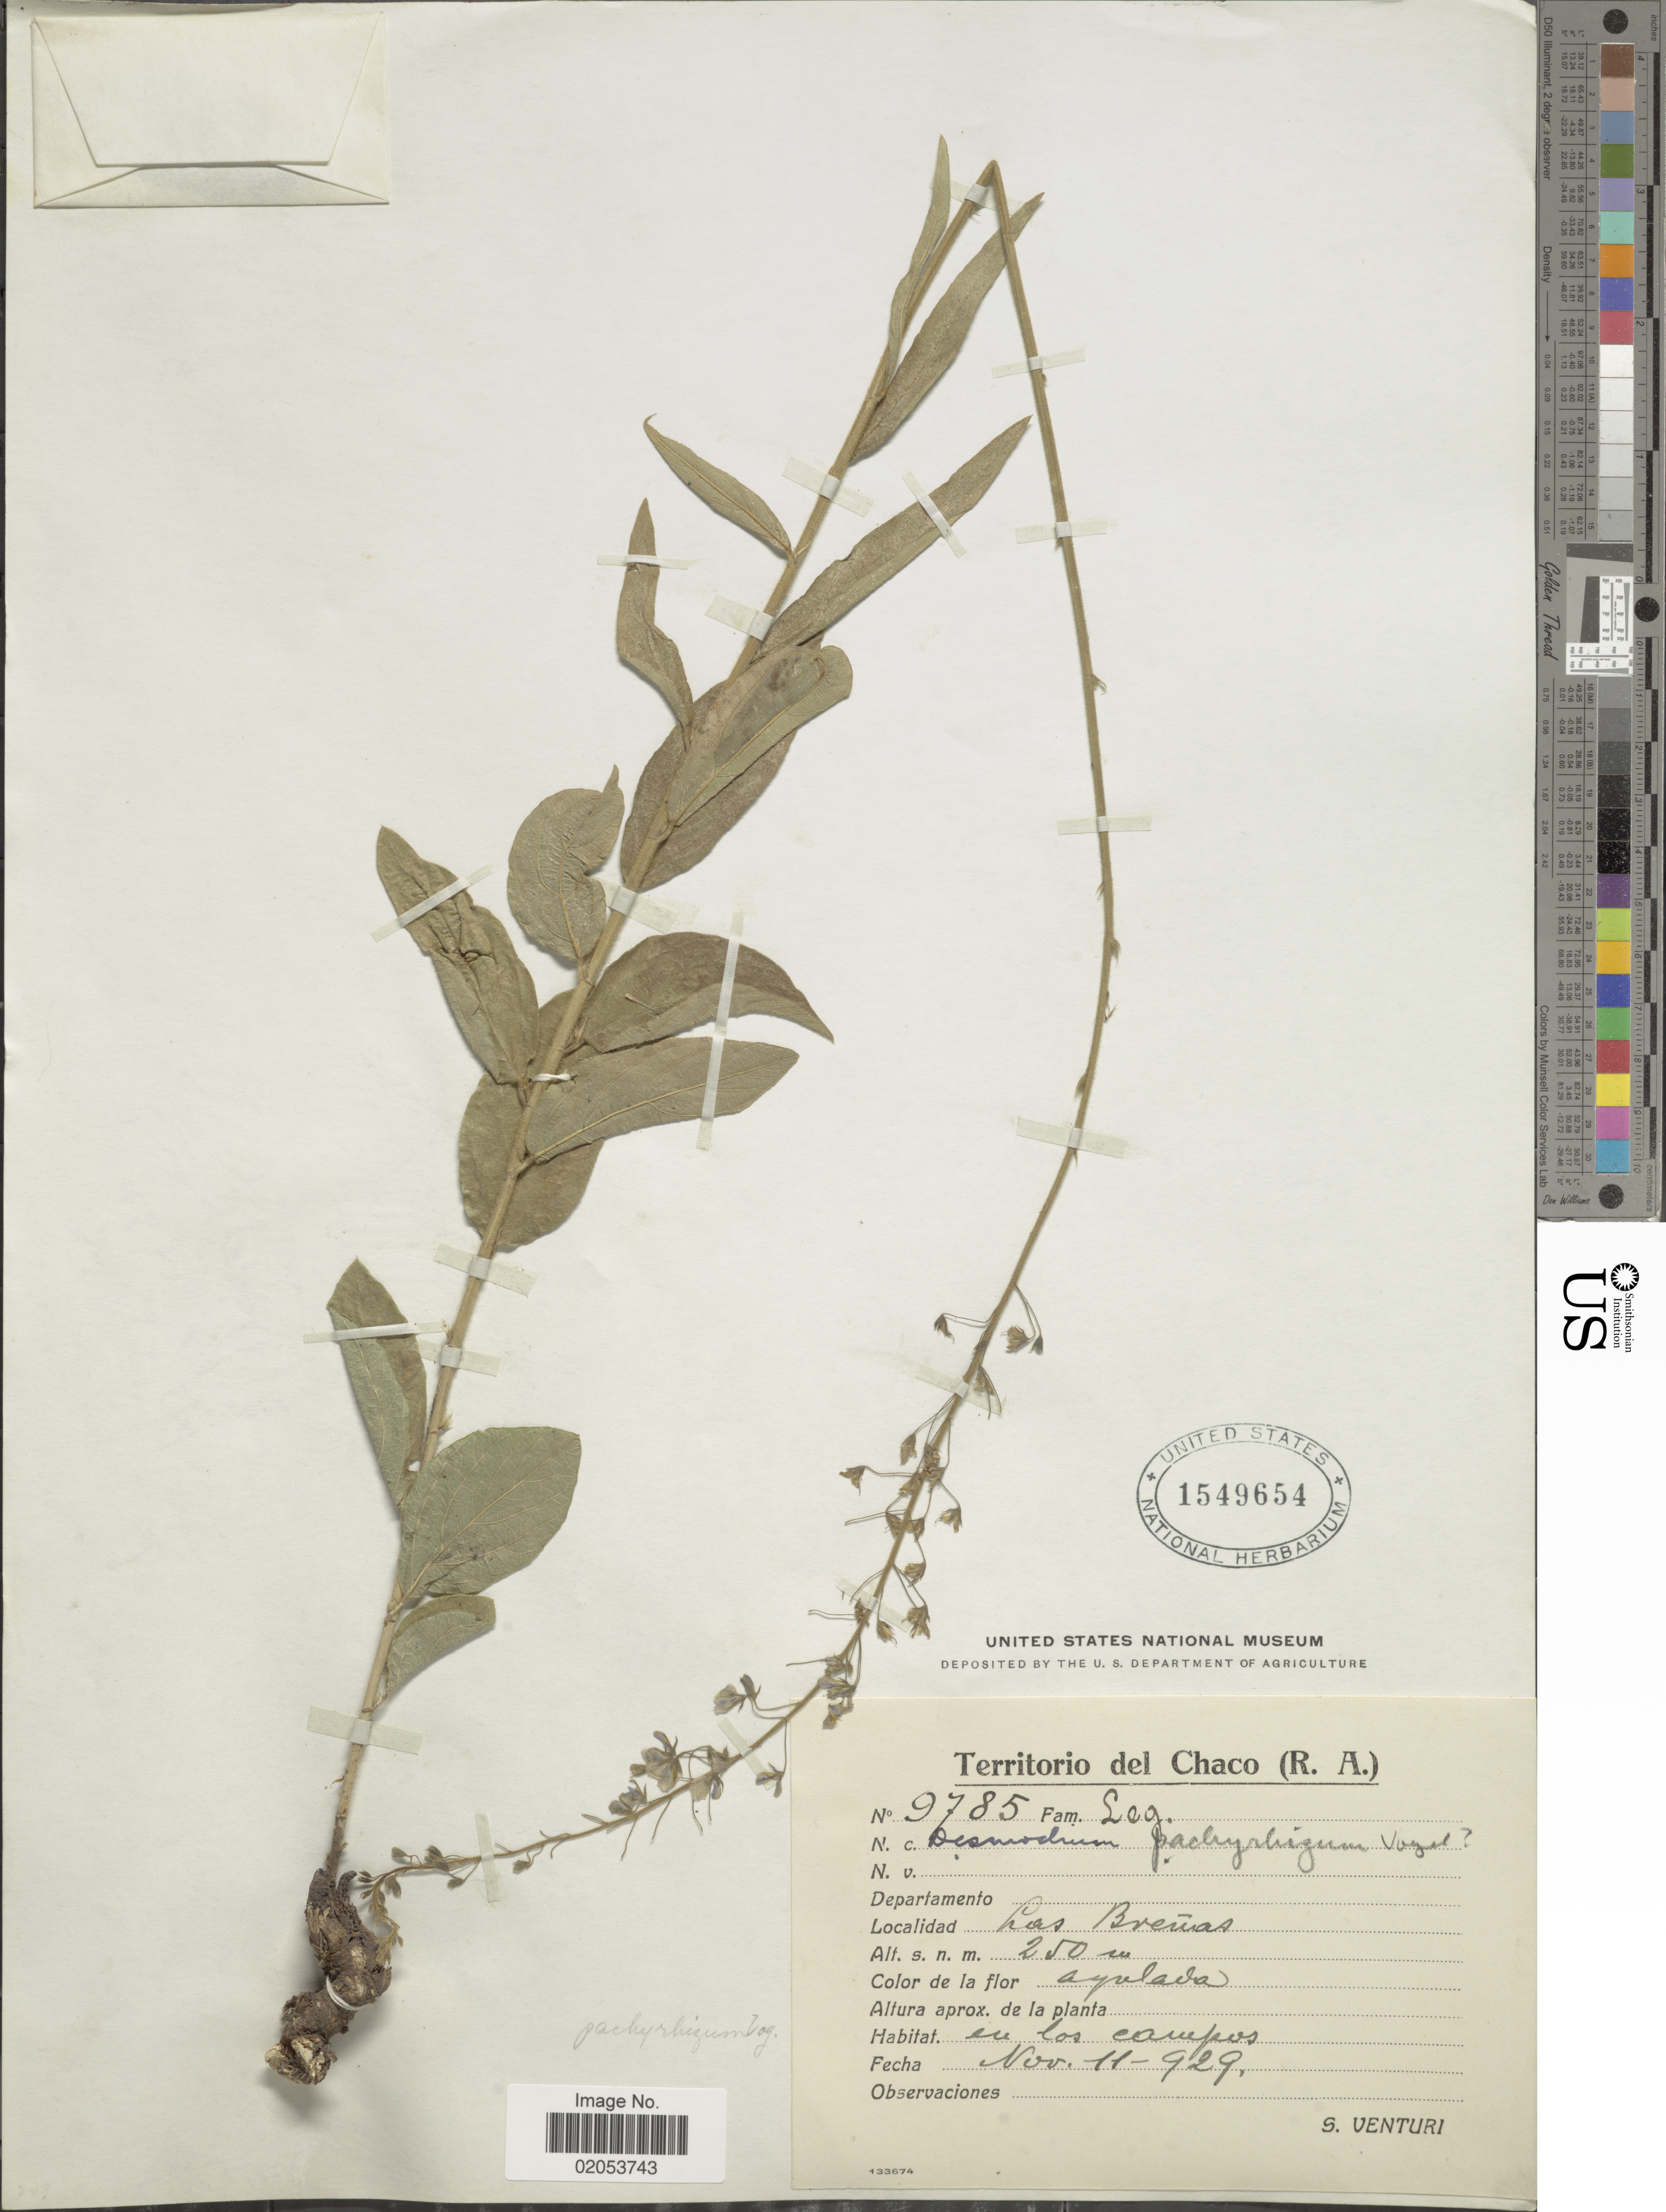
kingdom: Plantae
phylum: Tracheophyta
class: Magnoliopsida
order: Fabales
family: Fabaceae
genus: Desmodium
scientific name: Desmodium pachyrrhizum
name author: Vogel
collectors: S. Venturi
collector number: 9785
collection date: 1929-11-11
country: Argentina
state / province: Chaco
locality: Las Breñas, en los campos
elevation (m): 250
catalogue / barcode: US 1549654